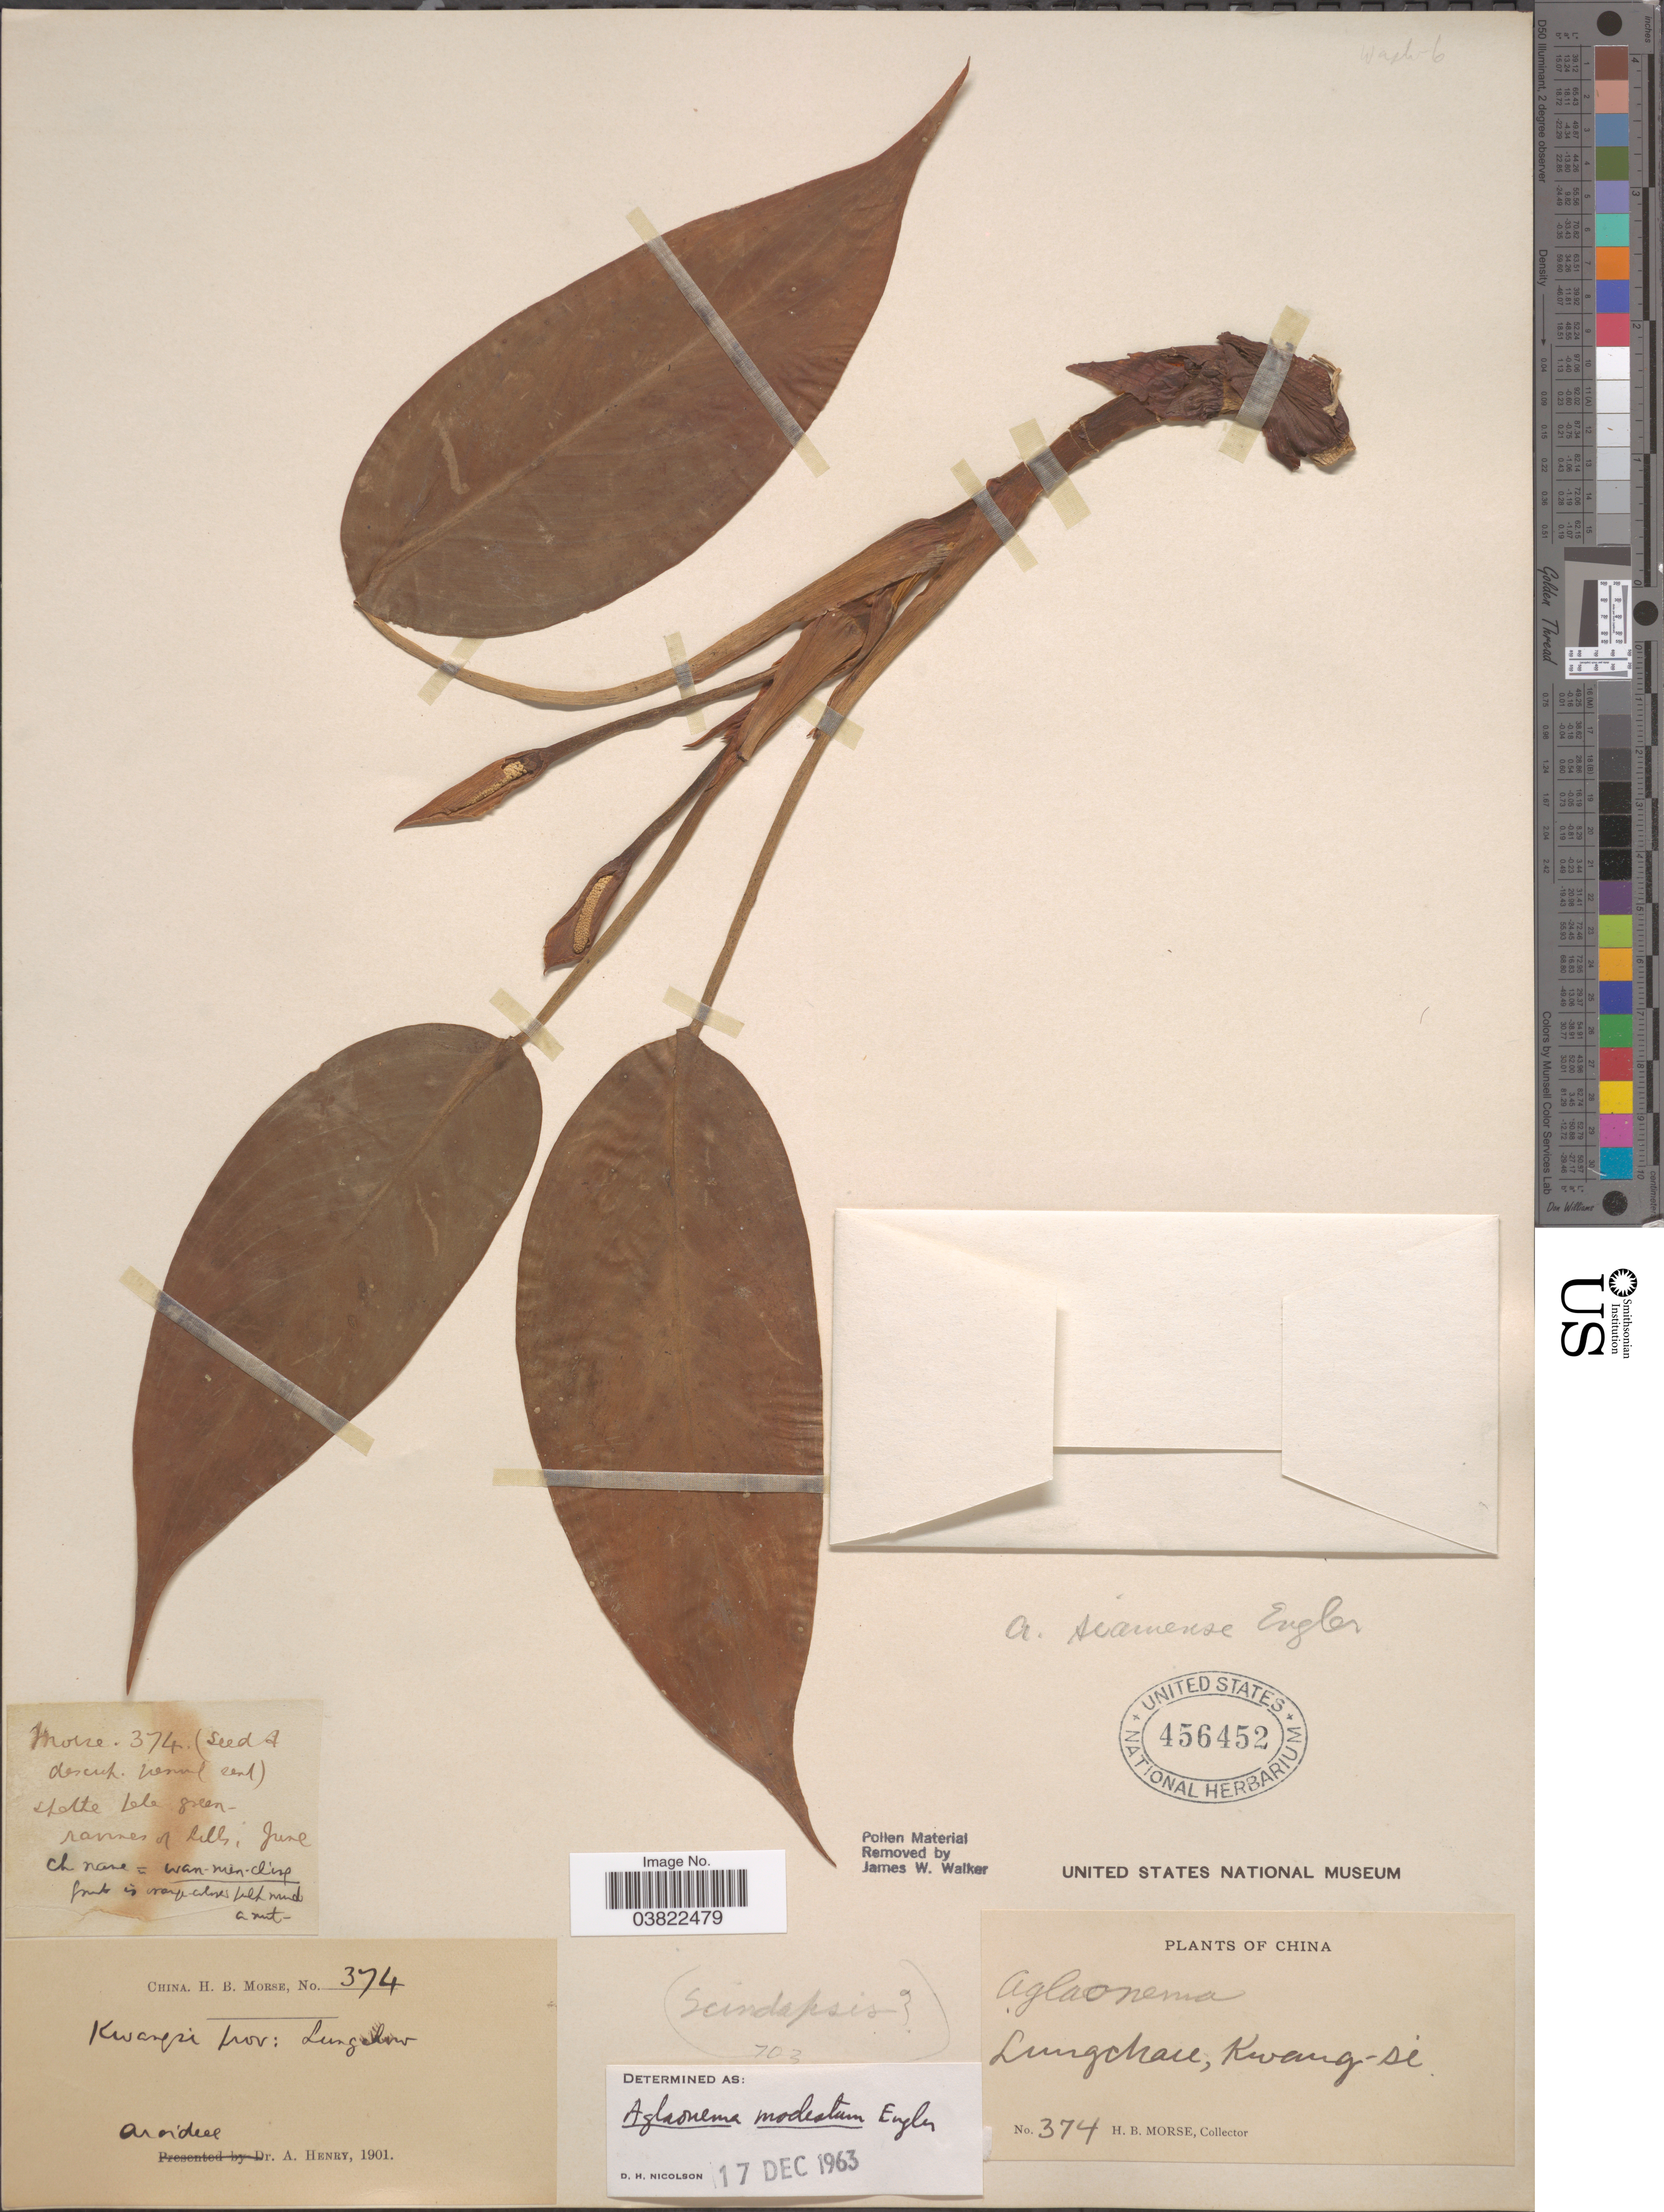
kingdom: Plantae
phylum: Tracheophyta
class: Liliopsida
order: Alismatales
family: Araceae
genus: Aglaonema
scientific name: Aglaonema modestum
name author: Schott ex Engl.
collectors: H. Morse & A. Henry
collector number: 374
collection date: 1901-06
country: China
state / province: Guangxi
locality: Lungchau.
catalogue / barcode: US 456452